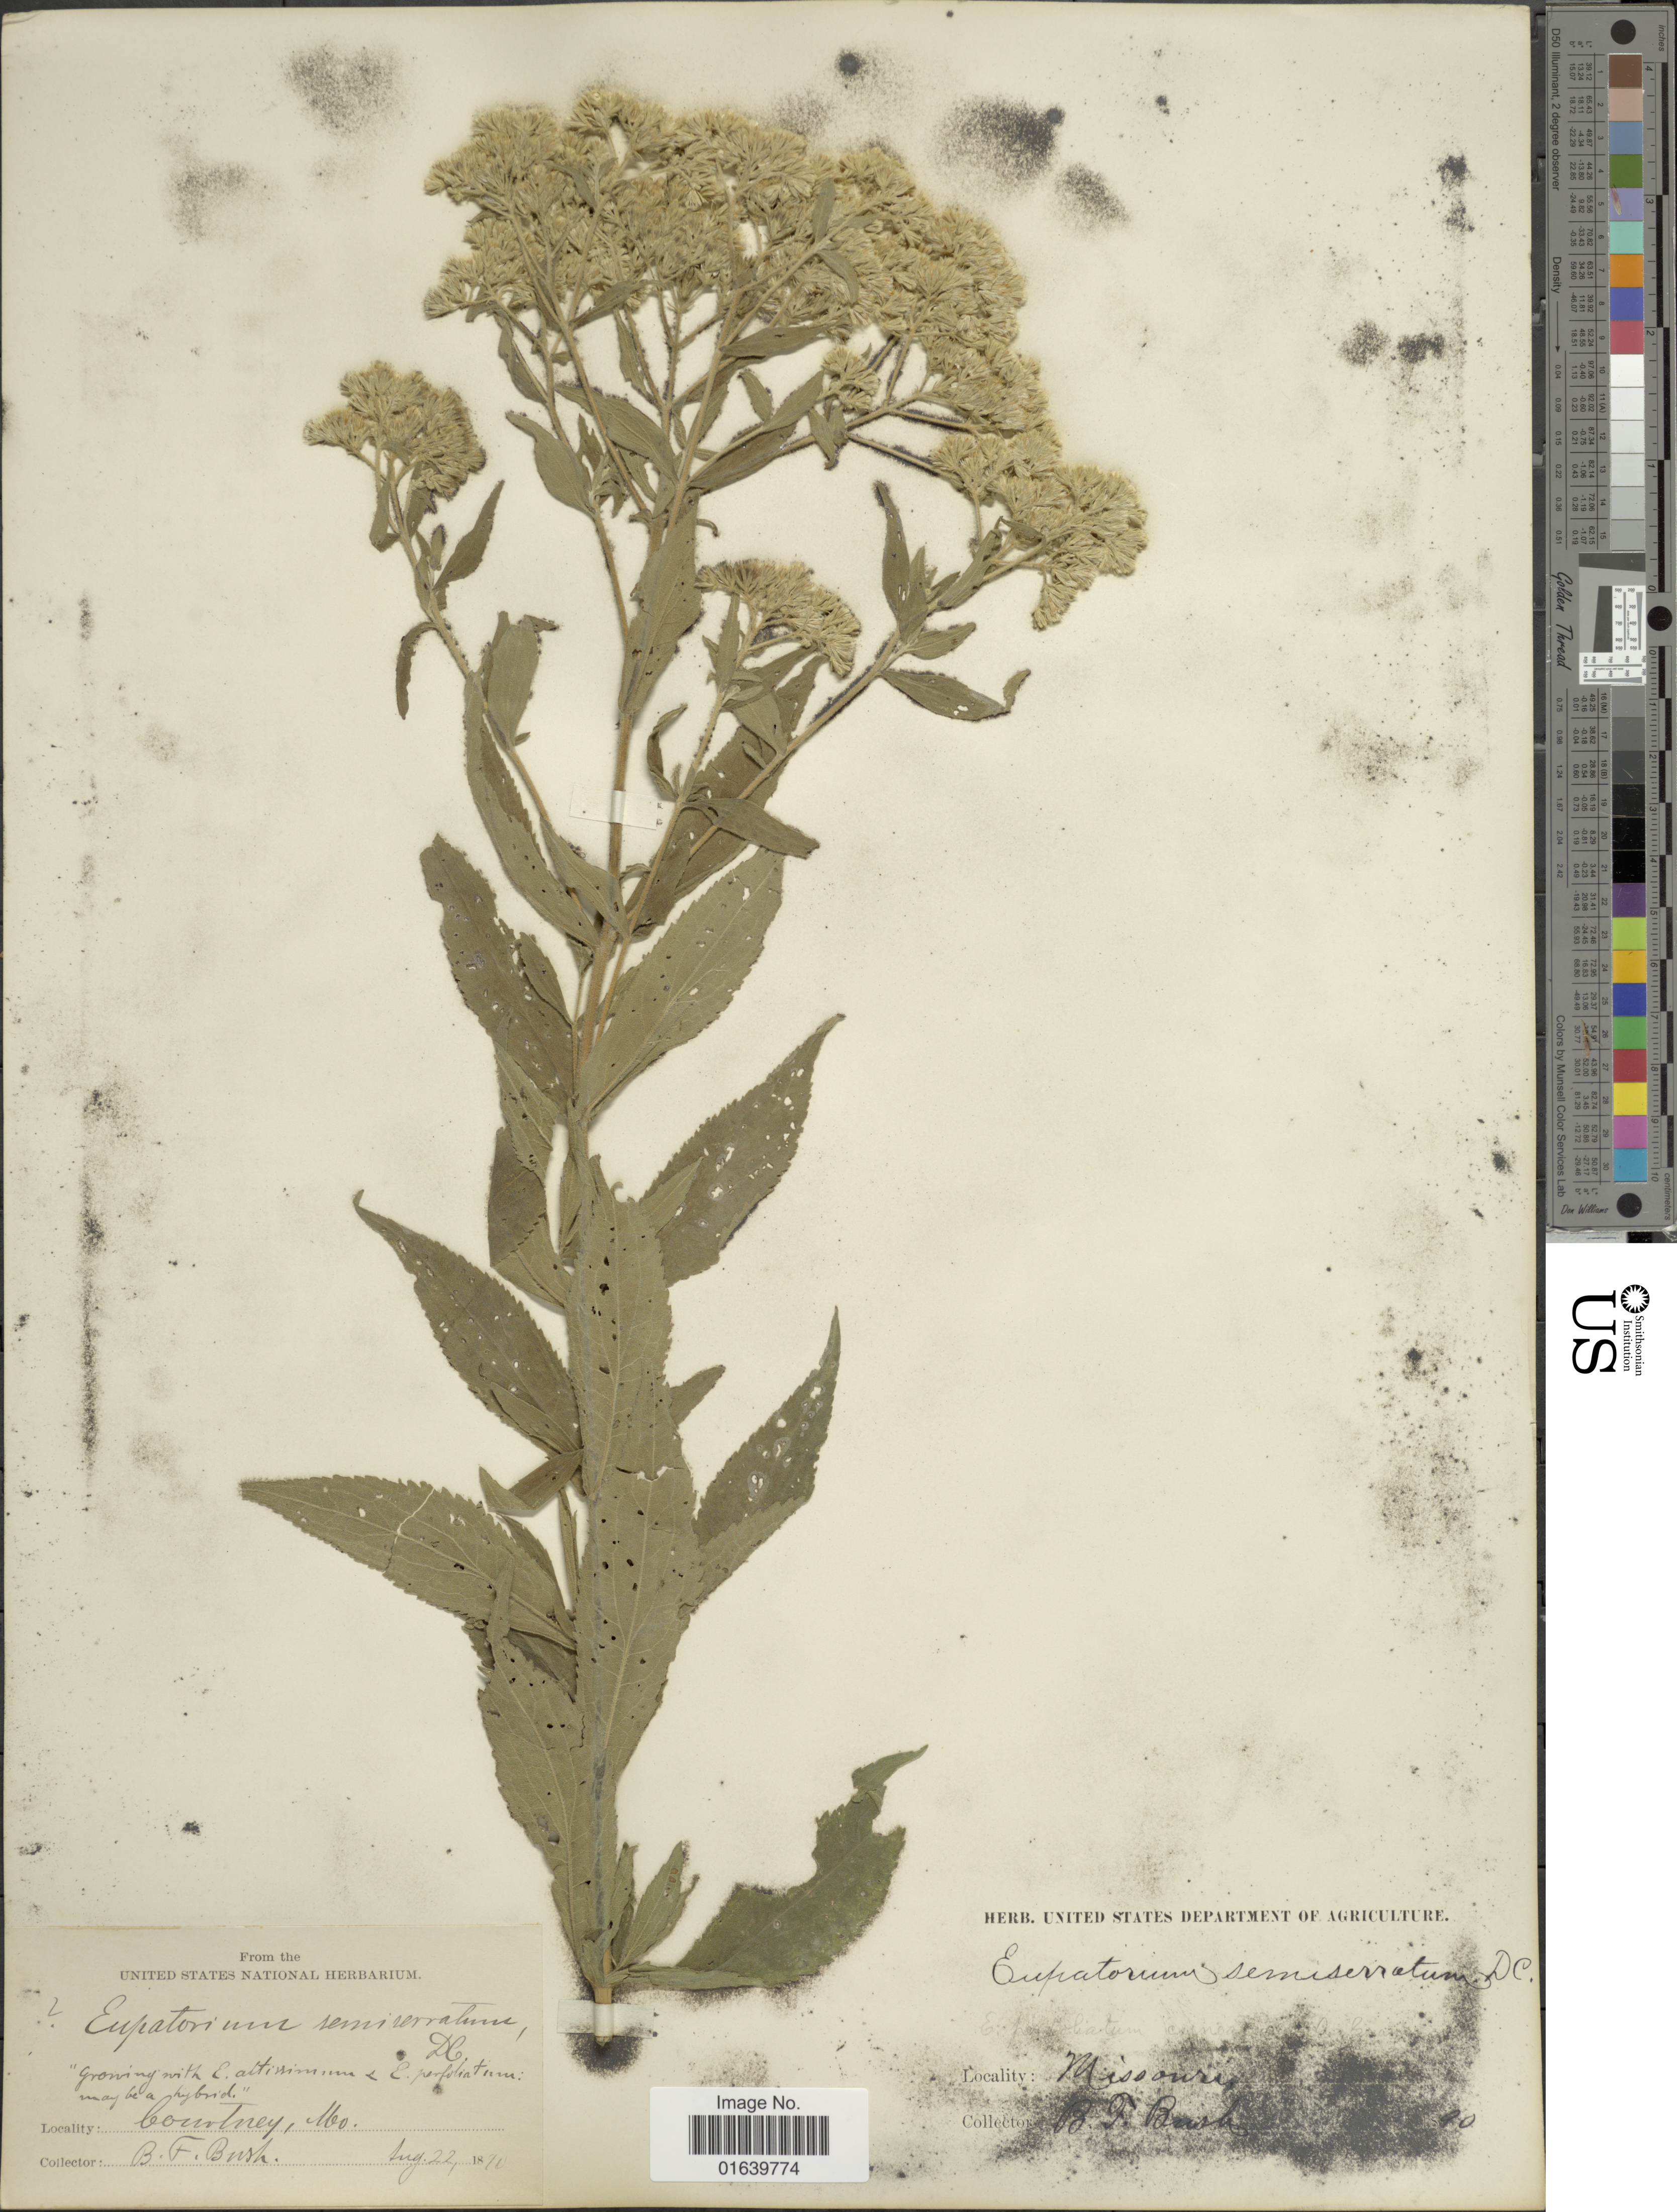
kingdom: Plantae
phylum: Tracheophyta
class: Magnoliopsida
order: Asterales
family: Asteraceae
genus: Eupatorium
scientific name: Eupatorium perfoliatum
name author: L.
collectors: B. F. Bush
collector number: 2*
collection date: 1870-08-22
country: United States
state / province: Missouri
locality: Courtney